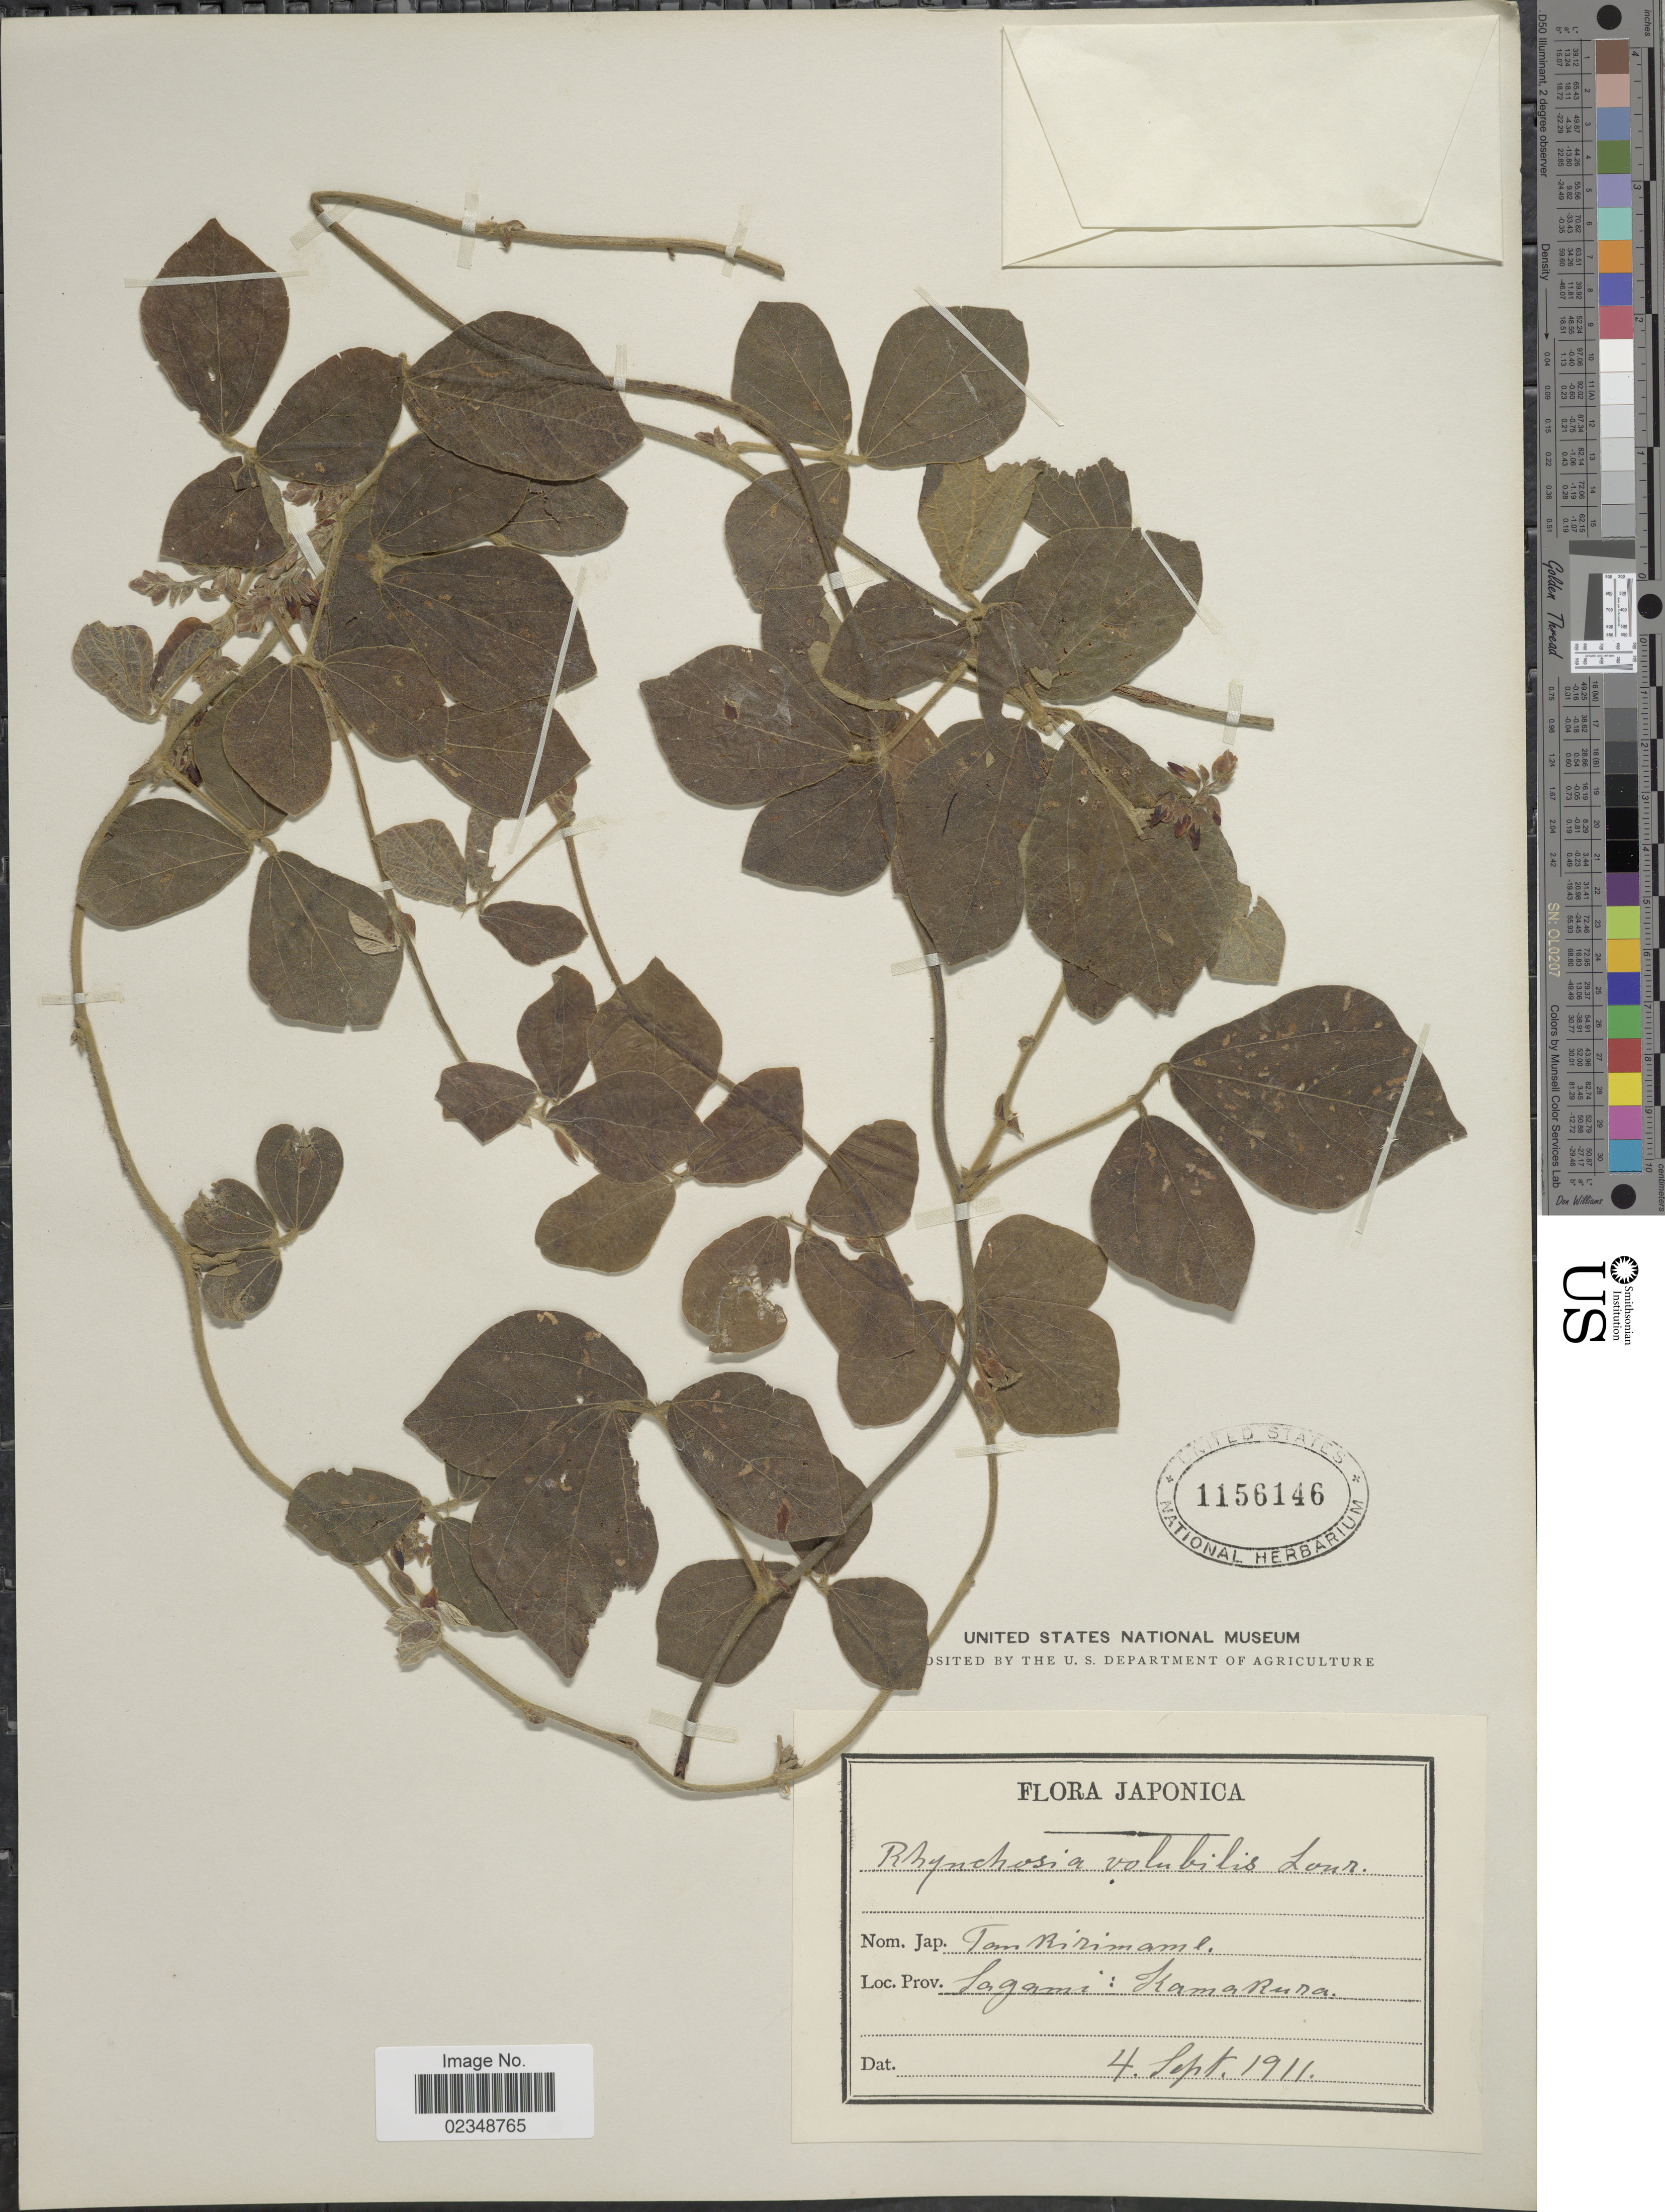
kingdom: Plantae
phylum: Tracheophyta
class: Magnoliopsida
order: Fabales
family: Fabaceae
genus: Rhynchosia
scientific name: Rhynchosia volubilis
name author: (Michx.) Wood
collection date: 1911-09-04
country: Japan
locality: Sagami: Kamarura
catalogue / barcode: US 1156146